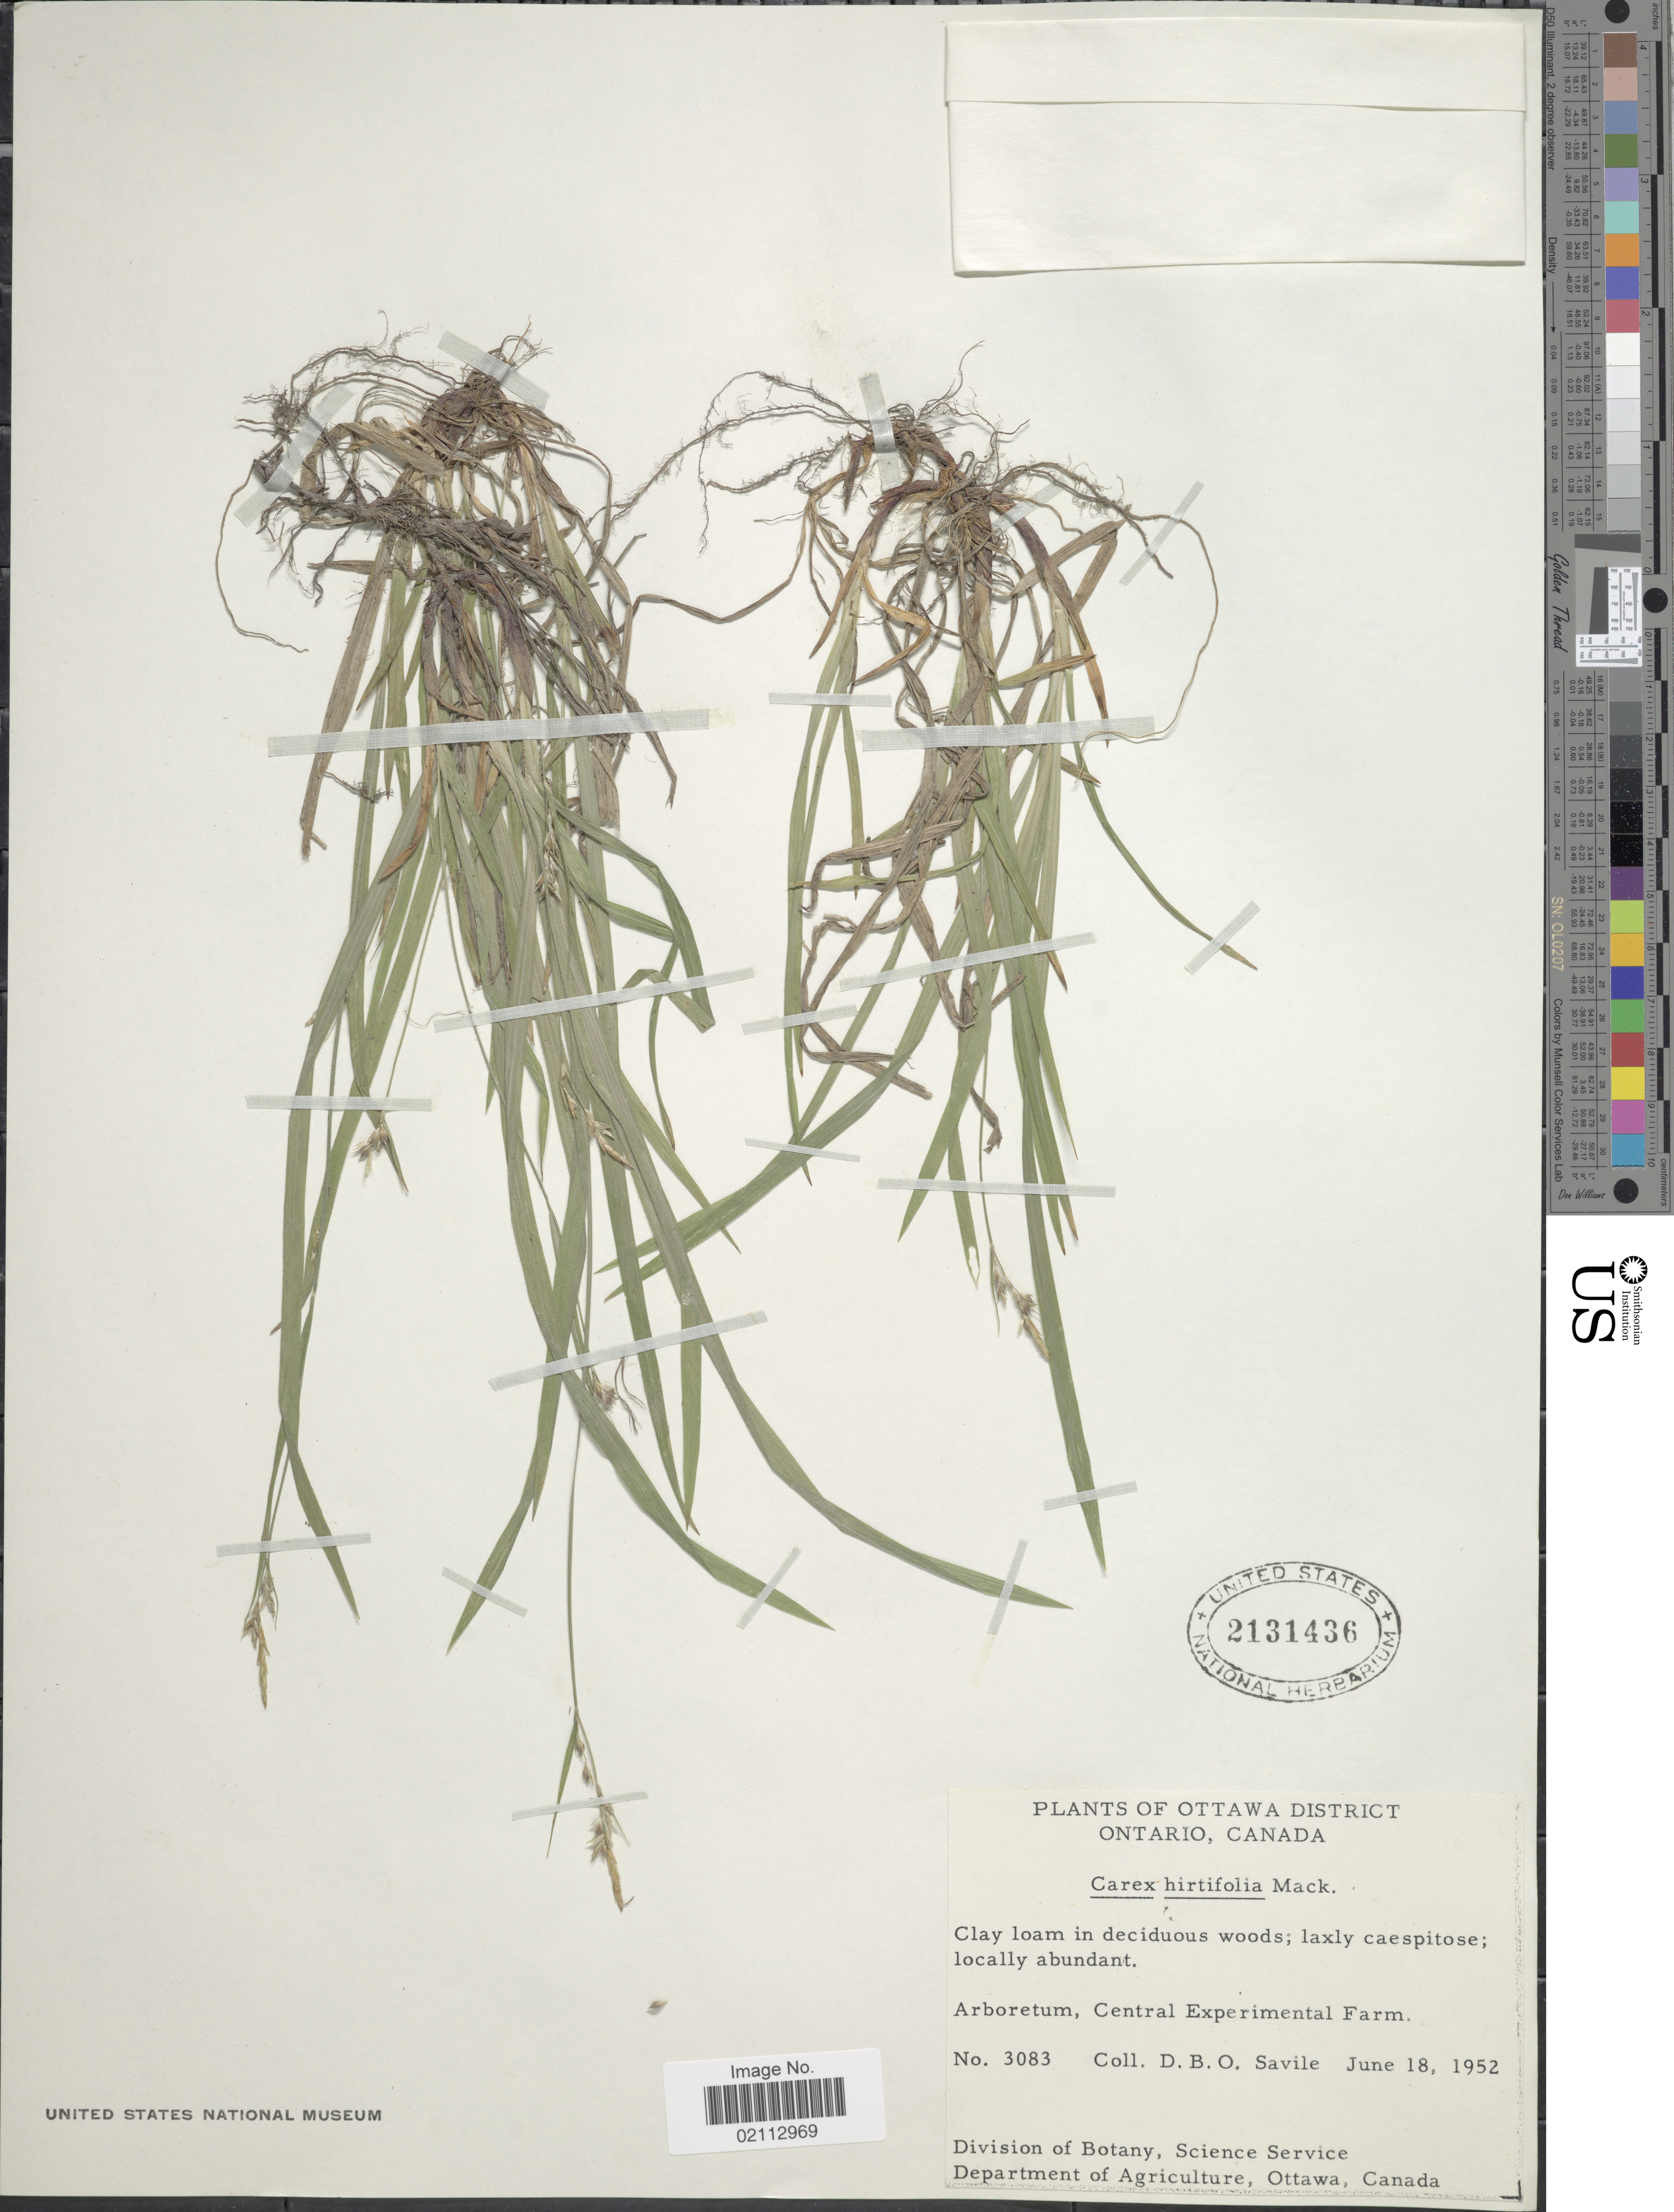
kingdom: Plantae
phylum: Tracheophyta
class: Liliopsida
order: Poales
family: Cyperaceae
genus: Carex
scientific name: Carex hirtifolia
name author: Mack.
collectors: D. Savile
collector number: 3083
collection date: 1952-06-18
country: Canada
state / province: Ontario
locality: Ottawa District. Arboretum, Central Experimental Farm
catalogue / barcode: US 2131436